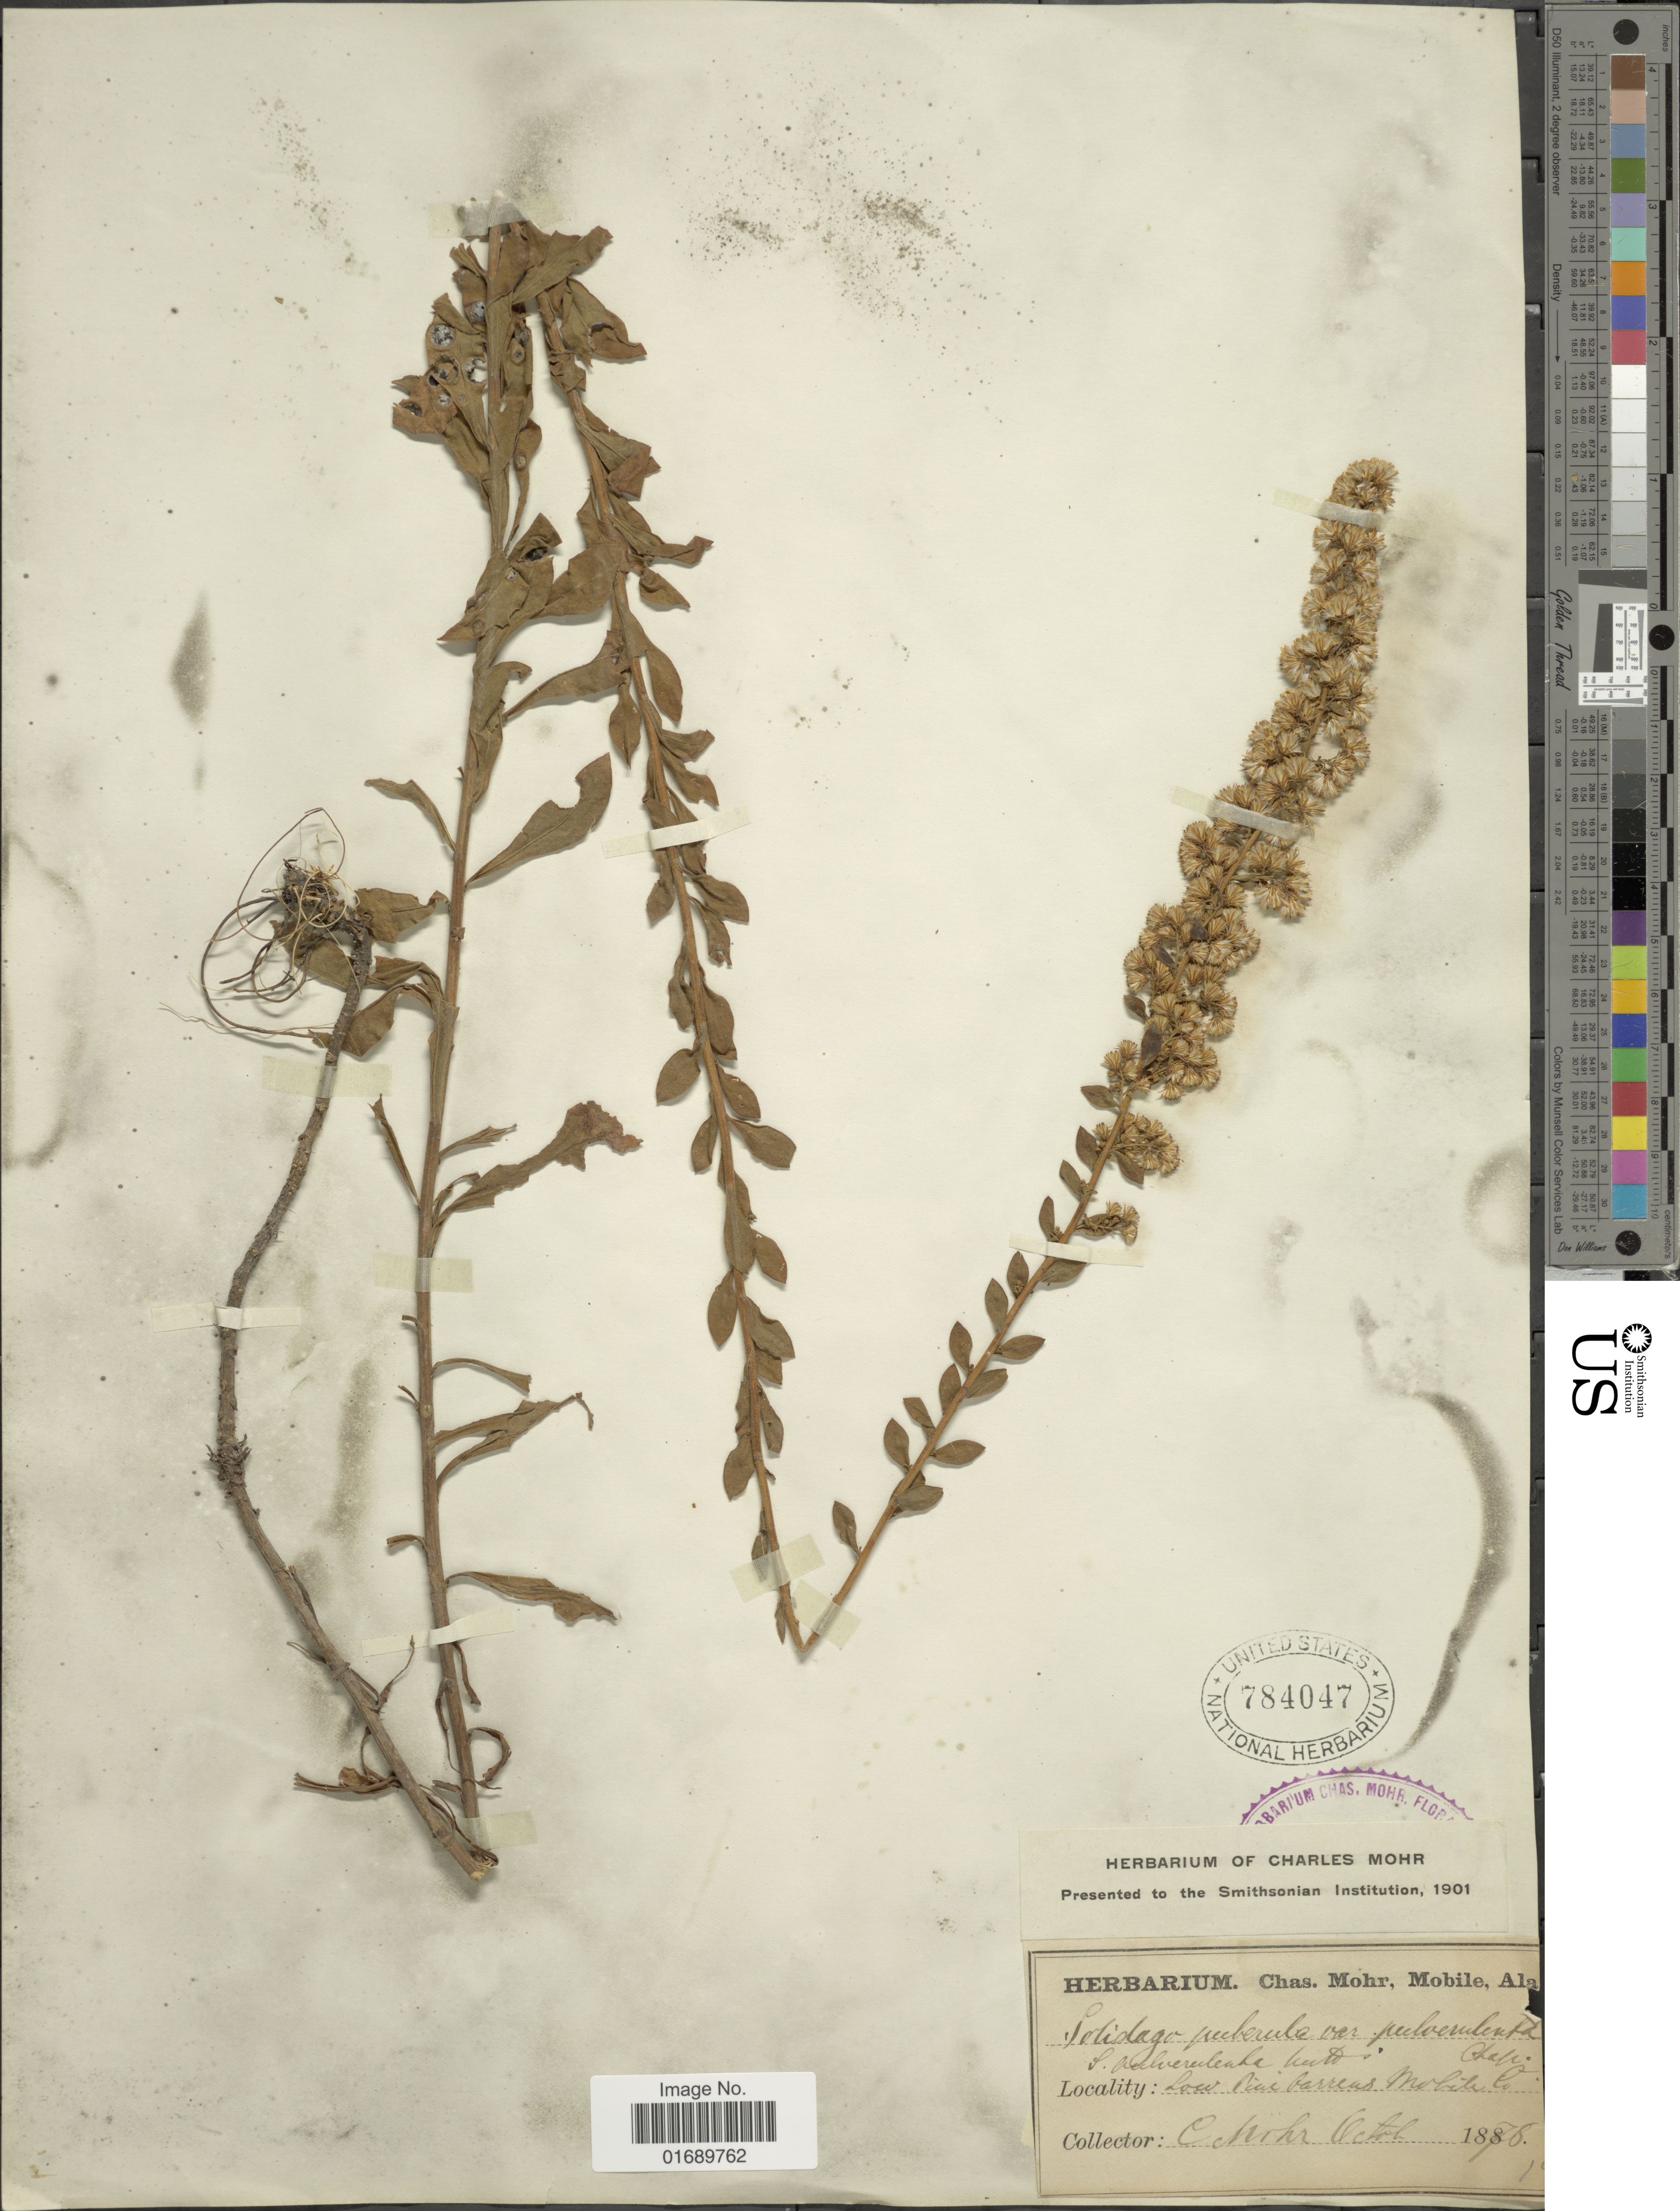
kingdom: Plantae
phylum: Tracheophyta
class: Magnoliopsida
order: Asterales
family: Asteraceae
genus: Solidago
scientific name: Solidago puberula var. pulverulenta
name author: (Nutt.) Chapman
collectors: C. T. Mohr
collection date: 1878-10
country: United States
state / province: Alabama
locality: Low Pine barrens Mobile Co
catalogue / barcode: US 784047